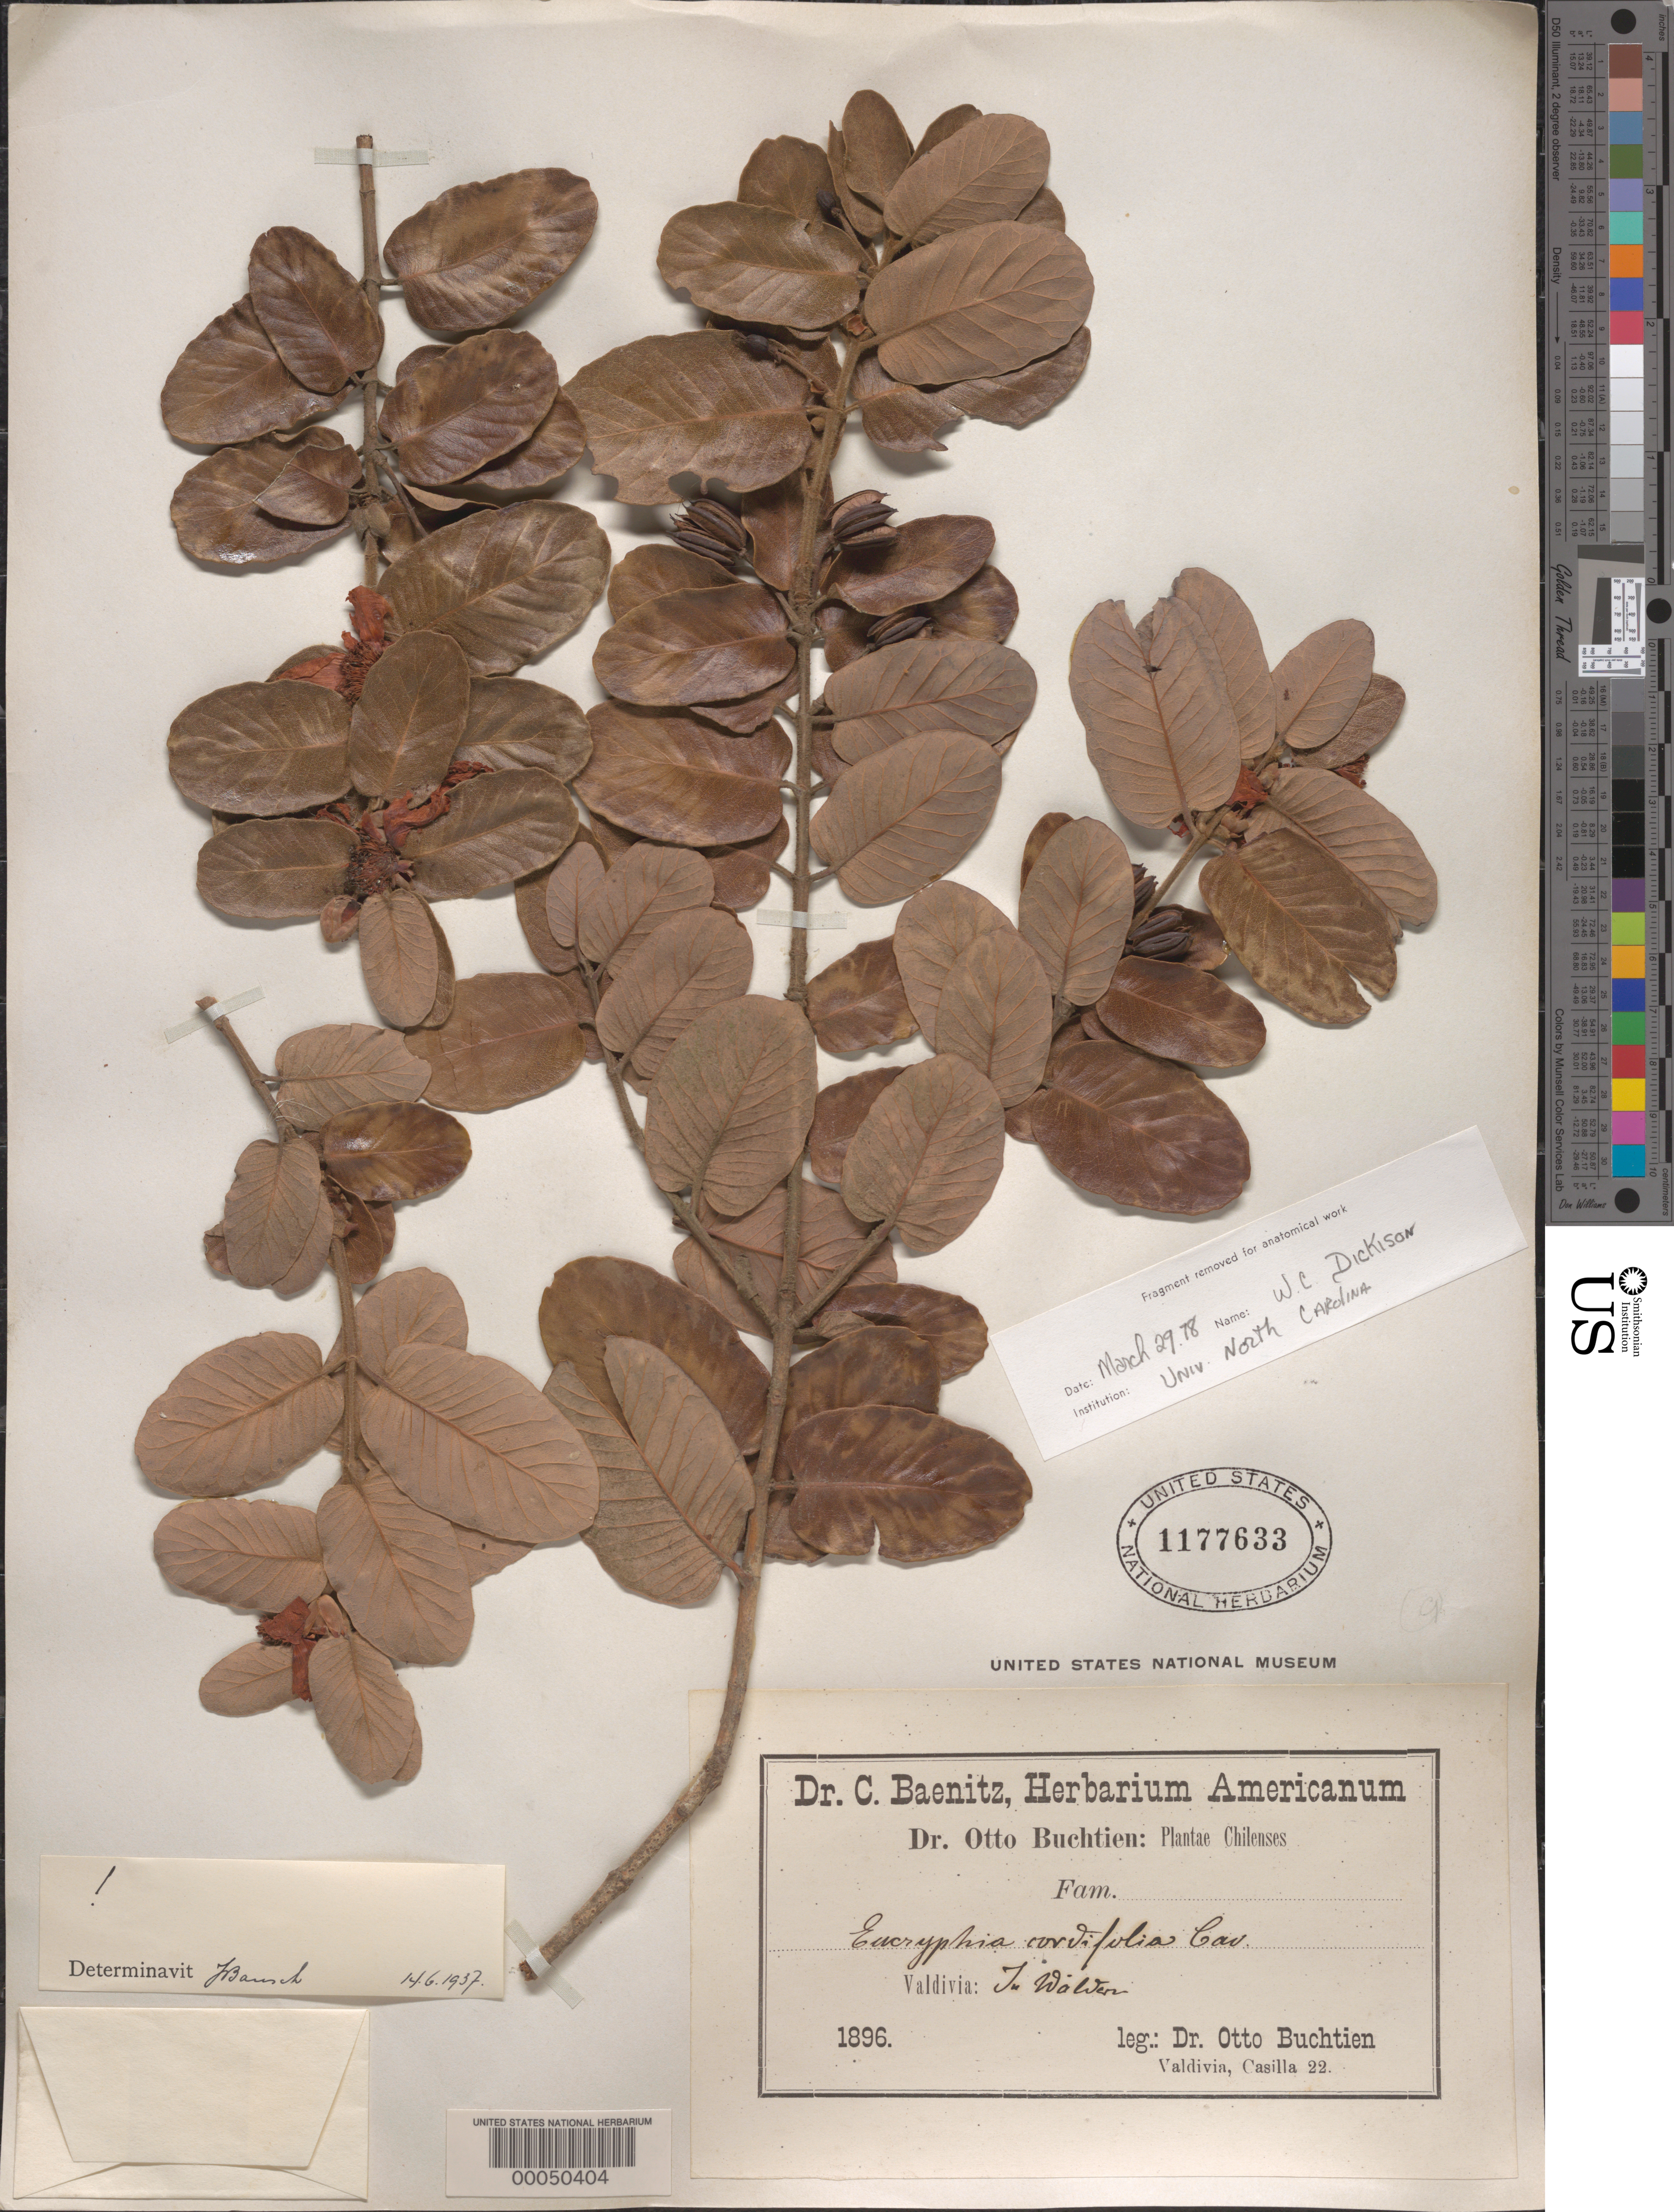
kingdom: Plantae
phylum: Tracheophyta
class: Magnoliopsida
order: Oxalidales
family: Cunoniaceae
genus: Eucryphia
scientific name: Eucryphia cordifolia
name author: Cav.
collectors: O. Buchtien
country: Chile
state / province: Los Lagos (X)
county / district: Valdivia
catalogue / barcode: US 1177633